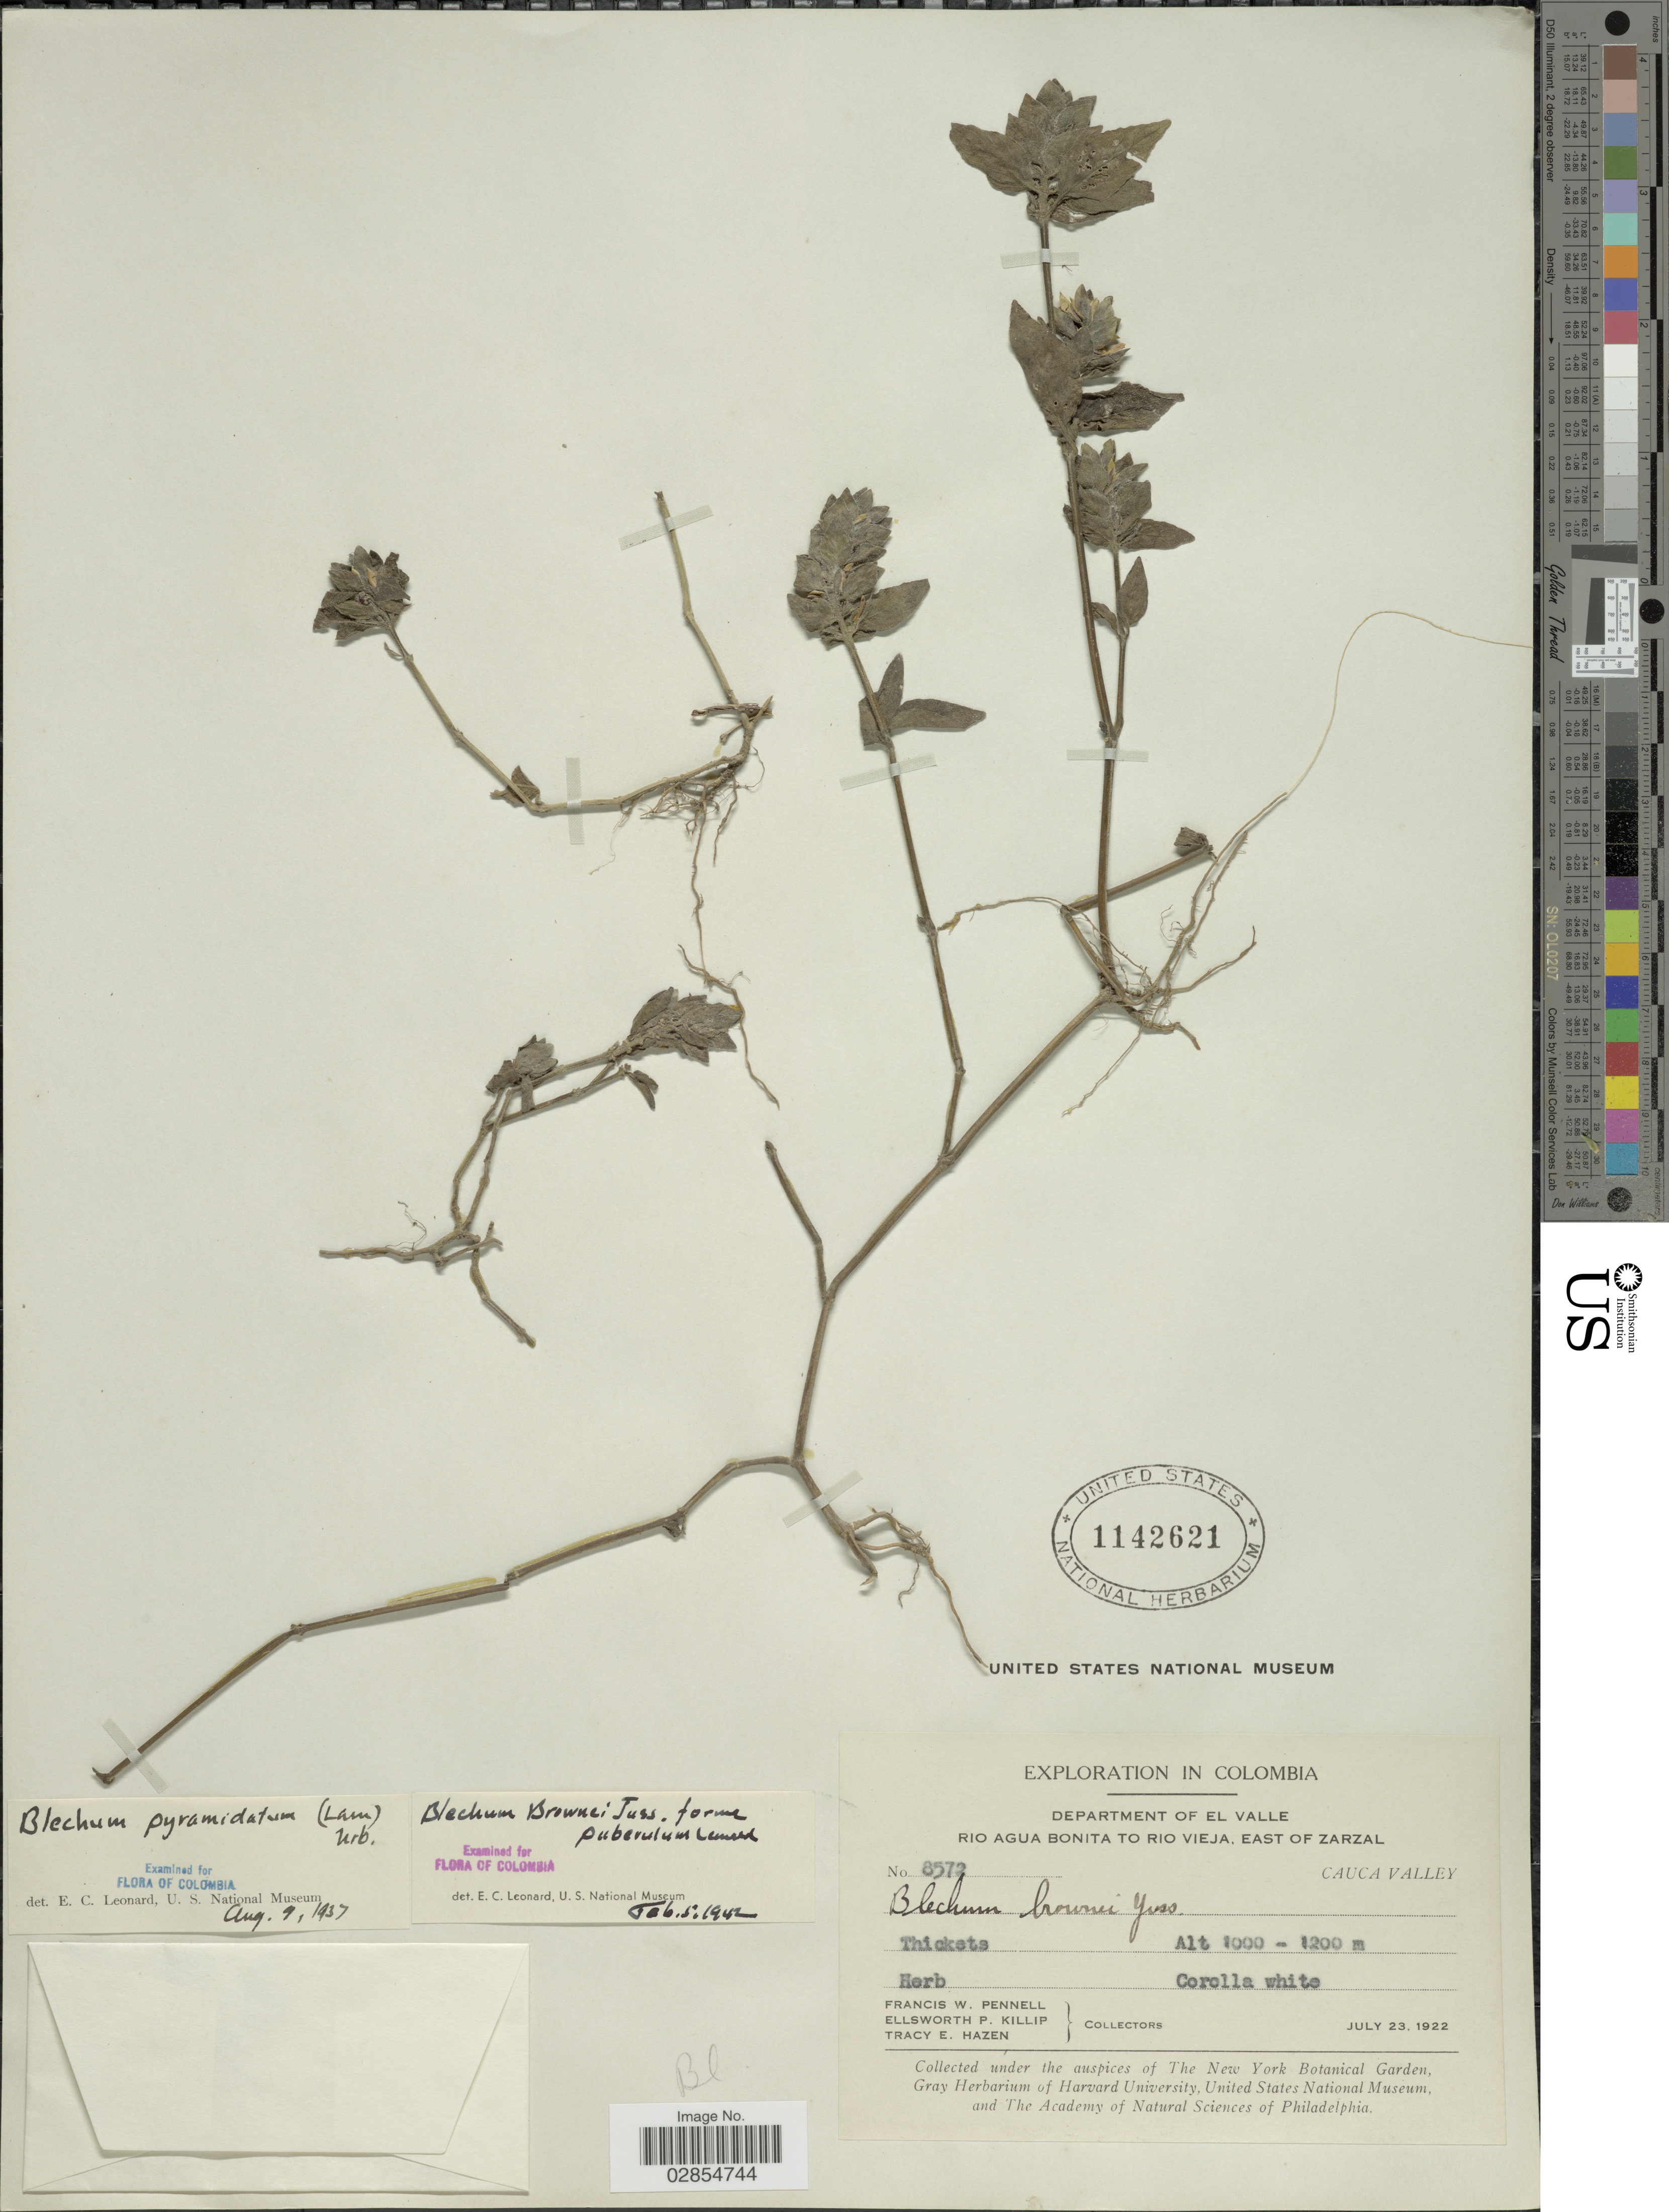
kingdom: Plantae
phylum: Tracheophyta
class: Magnoliopsida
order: Lamiales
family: Acanthaceae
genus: Blechum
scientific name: Blechum pyramidatum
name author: (Lam.) Urb.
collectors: F. W. Pennell, E. P. Killip & T. E. Hazen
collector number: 8572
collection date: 1922-07-23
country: Colombia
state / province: Valle del Cauca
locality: Department of El Valle. Rio Agua Bonita to Rio Vieja, East of Zarzal. Cauca Valley.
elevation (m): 1000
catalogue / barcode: US 1142621